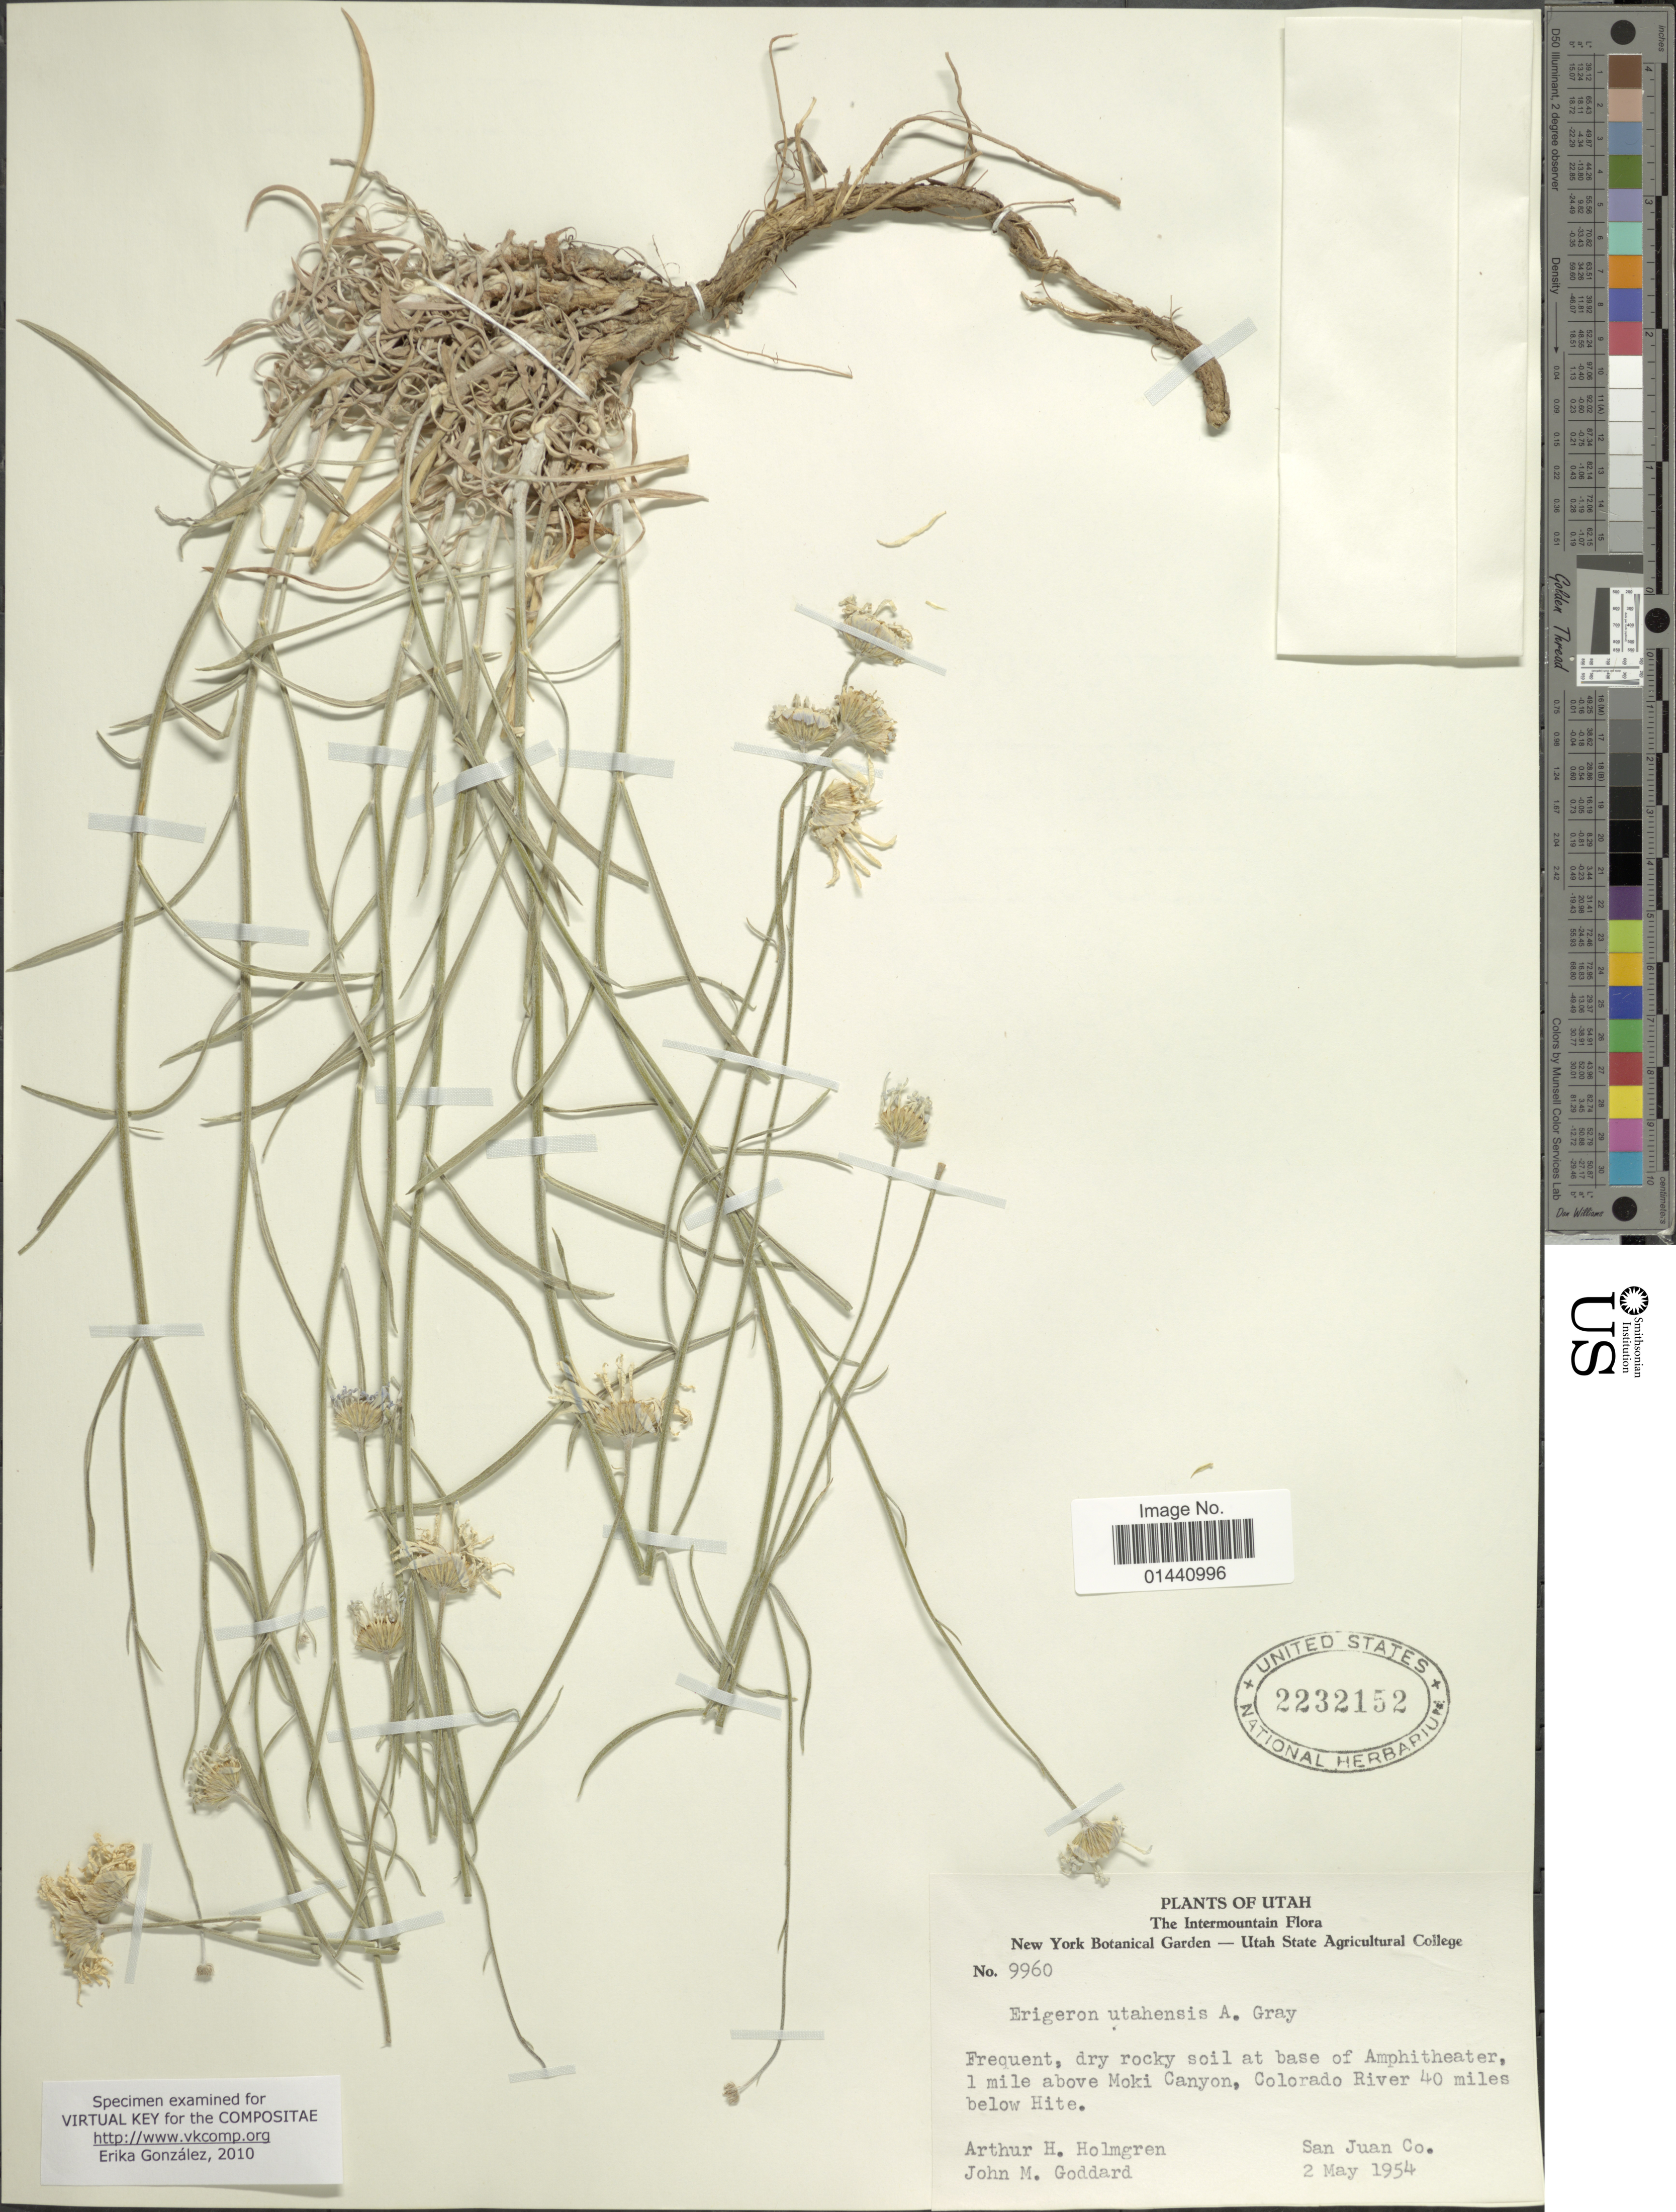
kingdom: Plantae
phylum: Tracheophyta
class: Magnoliopsida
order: Asterales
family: Asteraceae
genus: Erigeron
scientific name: Erigeron utahensis var. tetrapleuris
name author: (A. Gray) Cronq.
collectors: A. H. Holmgren & J. Goddard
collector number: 9960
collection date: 1954-05-02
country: United States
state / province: Utah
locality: Frequent, dry rock soil at base of Amphitheater, 1 mile above Moki Canyon, Colorado River 40 miles below Hite, San Juan Co.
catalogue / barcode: US 2232152